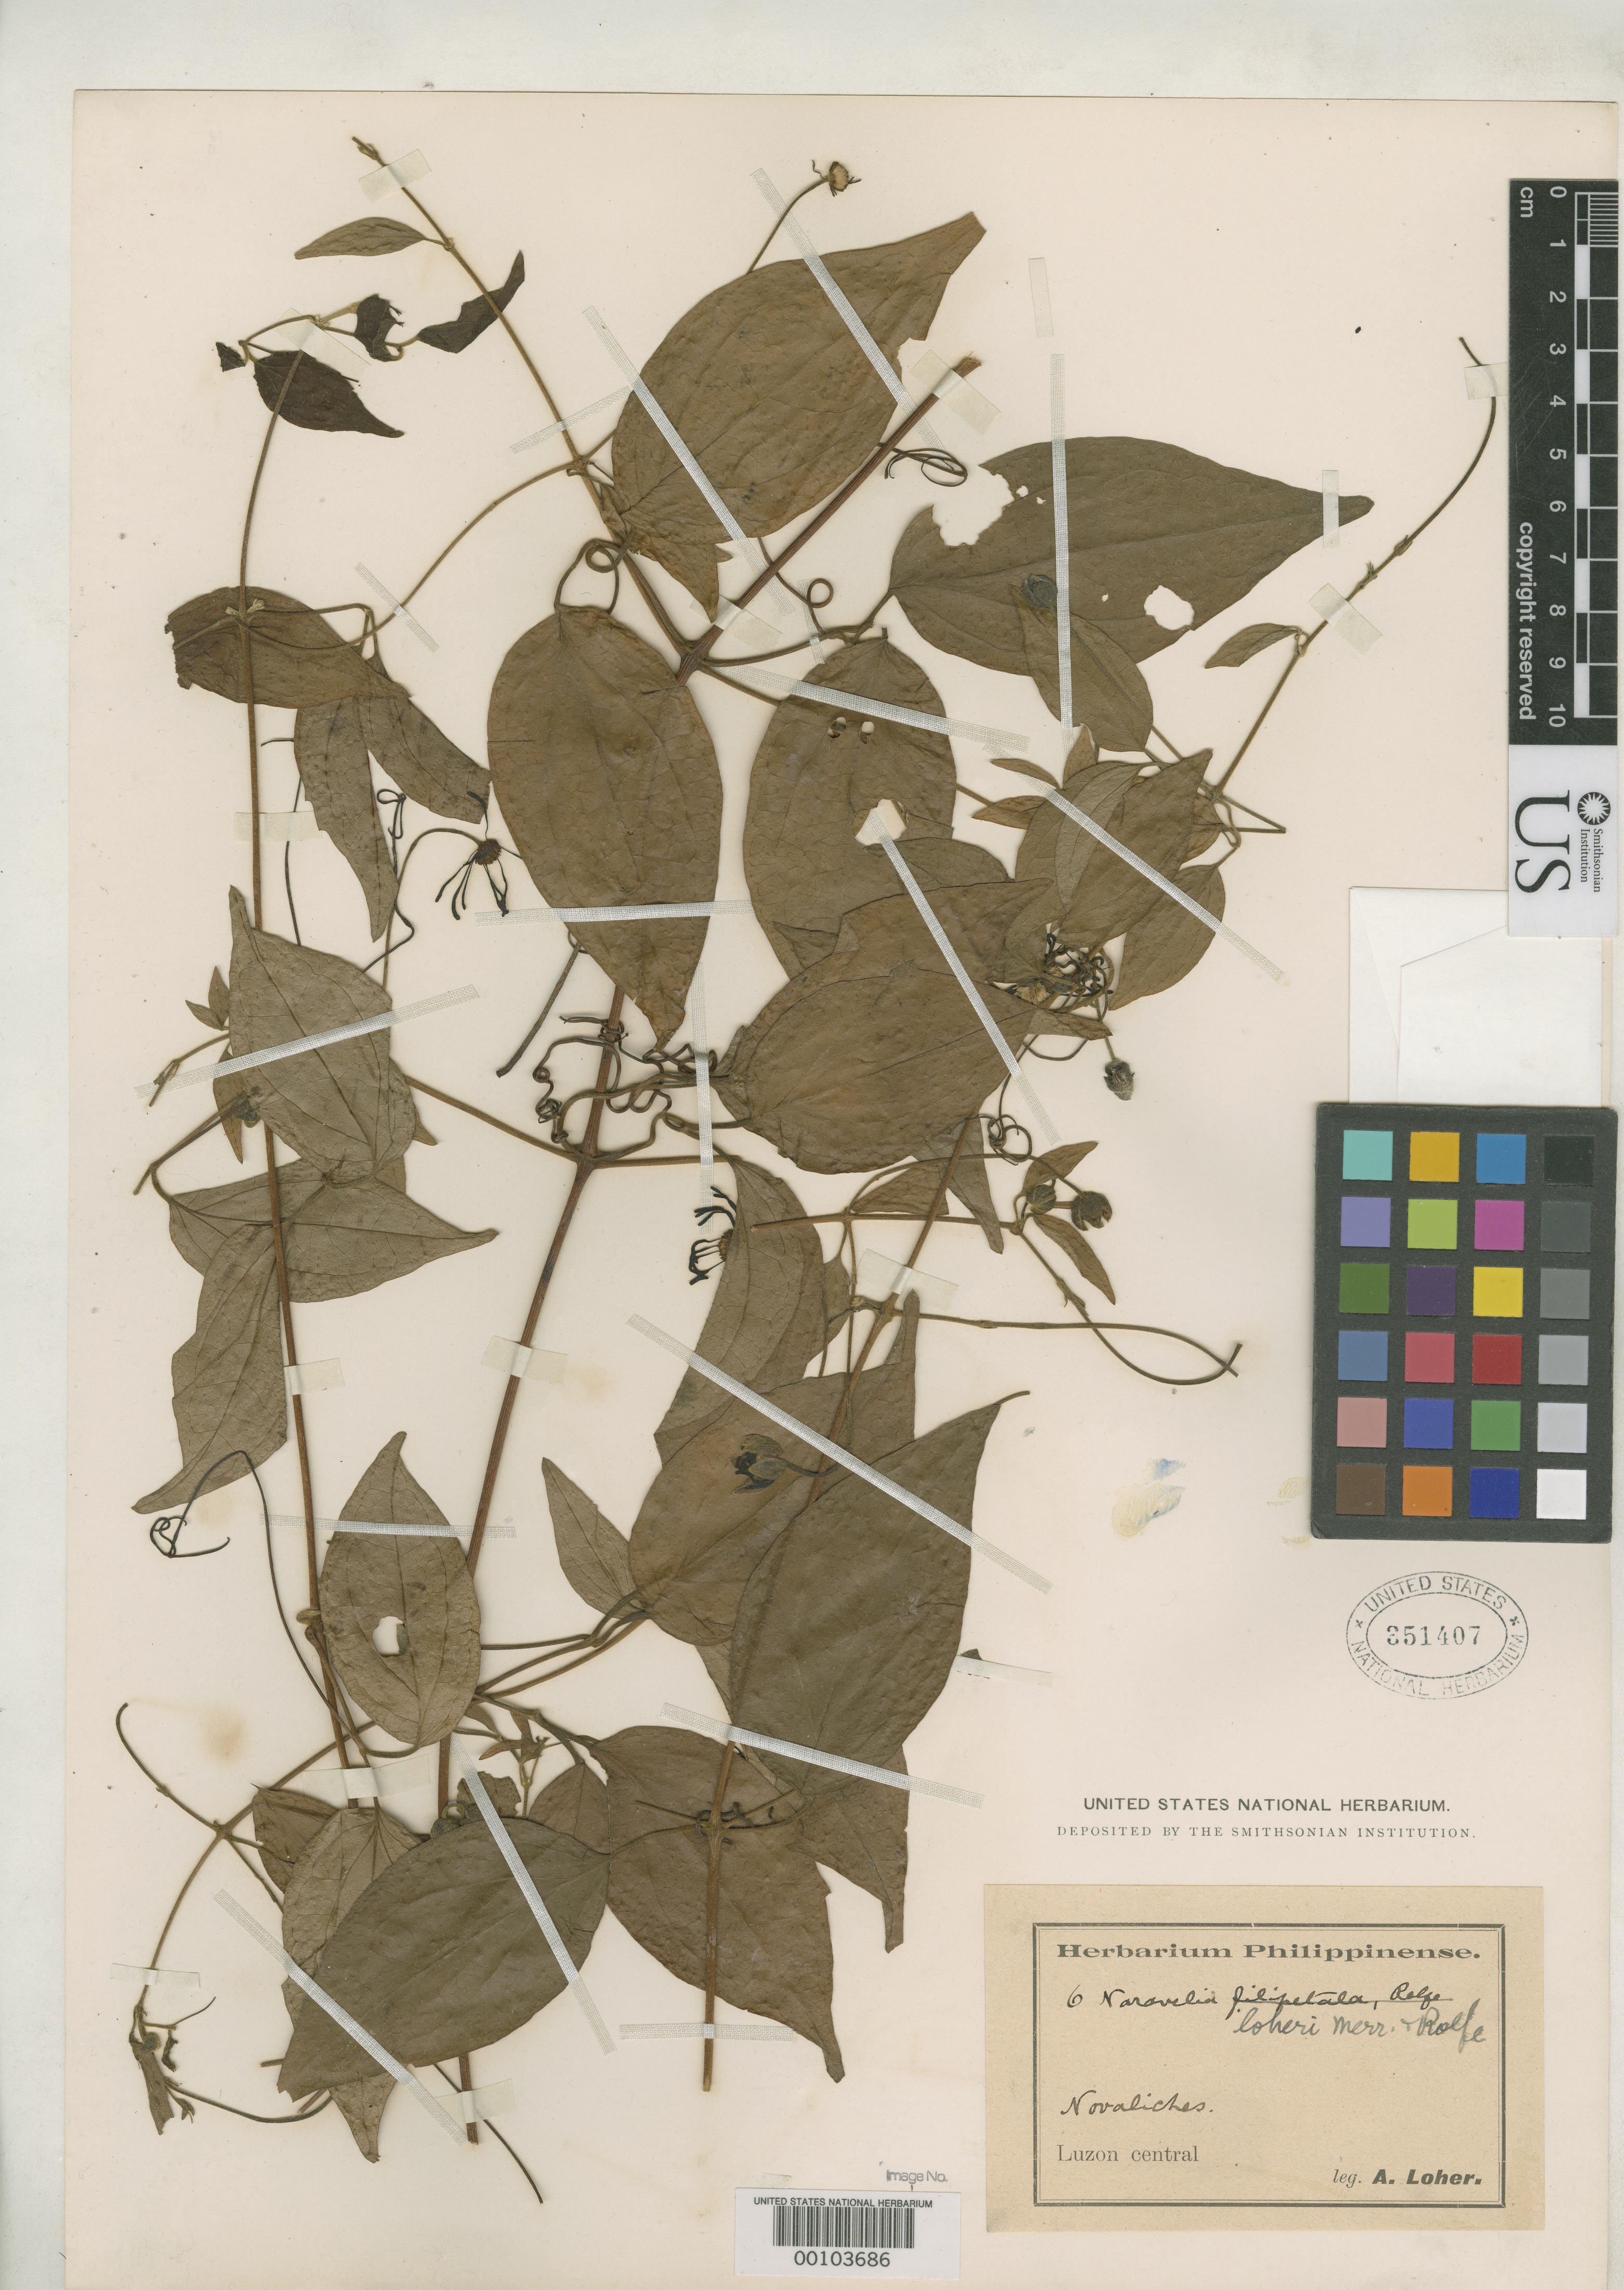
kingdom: Plantae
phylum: Tracheophyta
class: Magnoliopsida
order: Ranunculales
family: Ranunculaceae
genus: Naravelia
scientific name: Naravelia loheri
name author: Merr. & Rolfe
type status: Isotype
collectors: A. Loher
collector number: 6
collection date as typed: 25 May 1890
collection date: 1890-05-25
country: Philippines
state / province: National Capital Region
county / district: Quezon City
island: Luzon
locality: Novaliches.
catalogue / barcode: US 351407